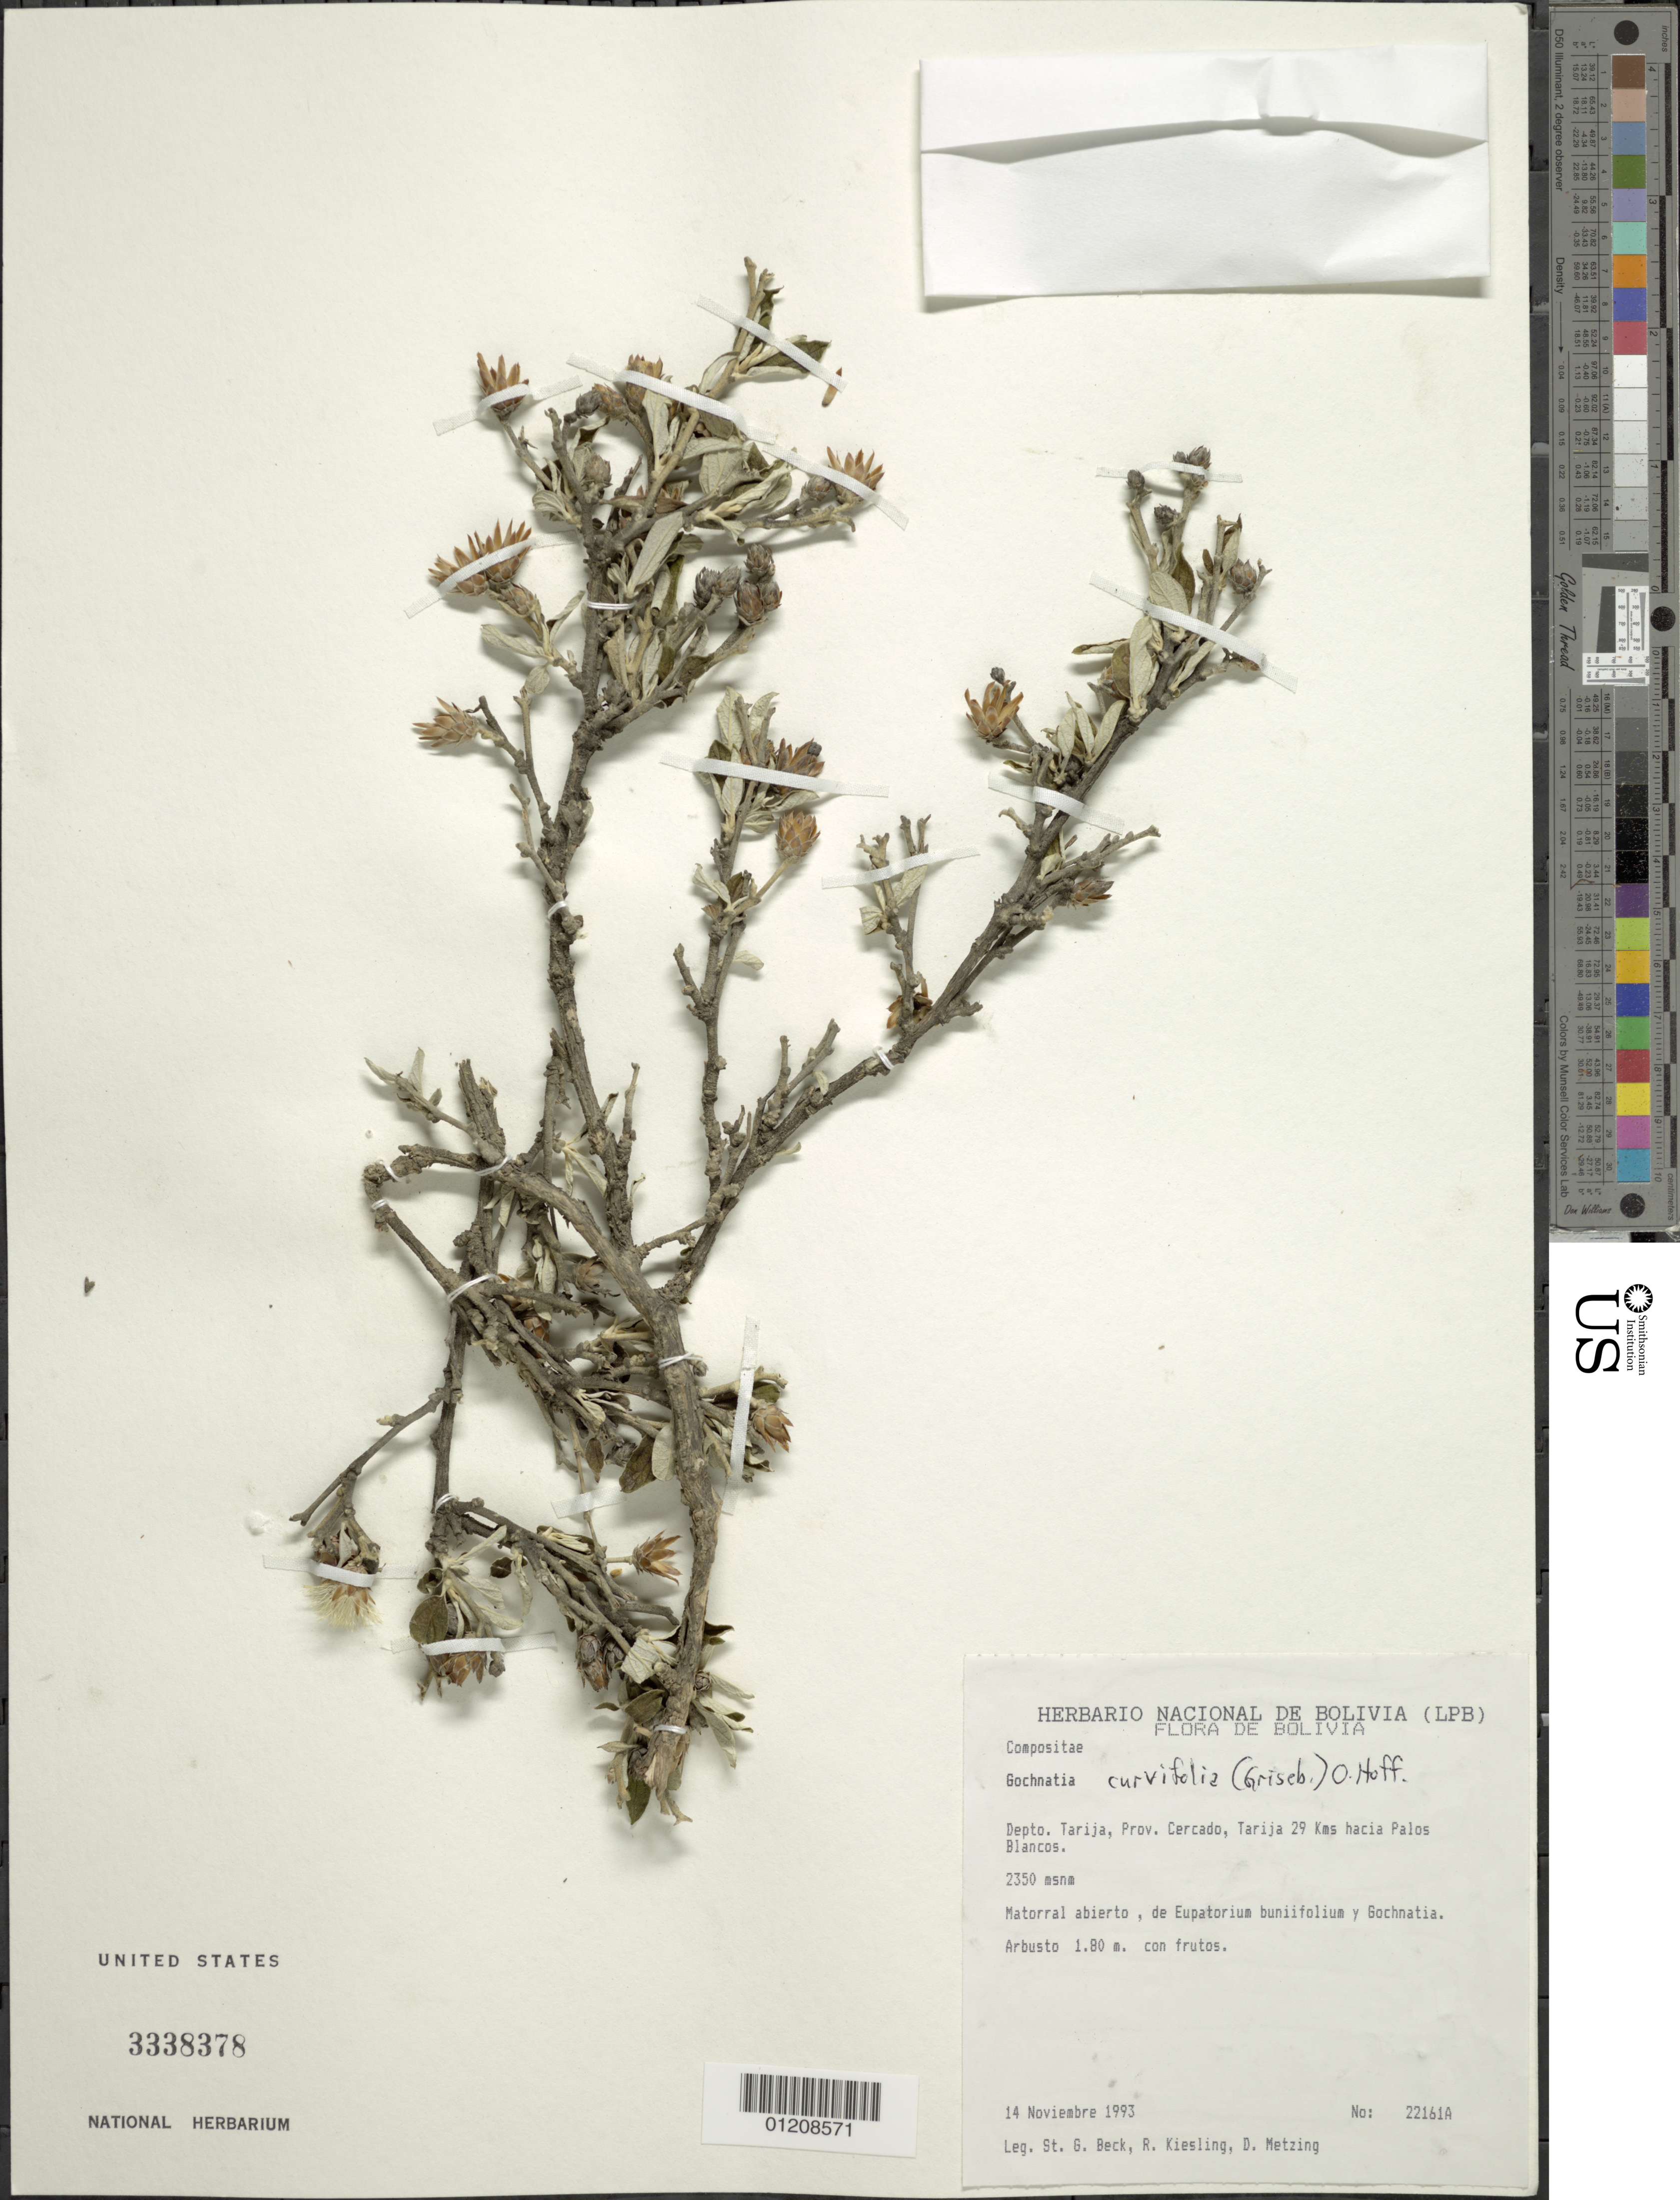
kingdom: Plantae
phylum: Tracheophyta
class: Magnoliopsida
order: Asterales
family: Asteraceae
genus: Gochnatia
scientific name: Gochnatia curviflora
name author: (Griseb.) O. Hoffm.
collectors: S. G. Beck, R. Kiesling & D. Metzing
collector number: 22161A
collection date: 1993-11-14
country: Bolivia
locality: Depto. Tarija, Prov. Cercado, Tarija 29kms hacia Palos Blancos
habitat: Matorral abierto, de Eupatorium buniifolium y Gochnatia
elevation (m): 2350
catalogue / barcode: US 3338378